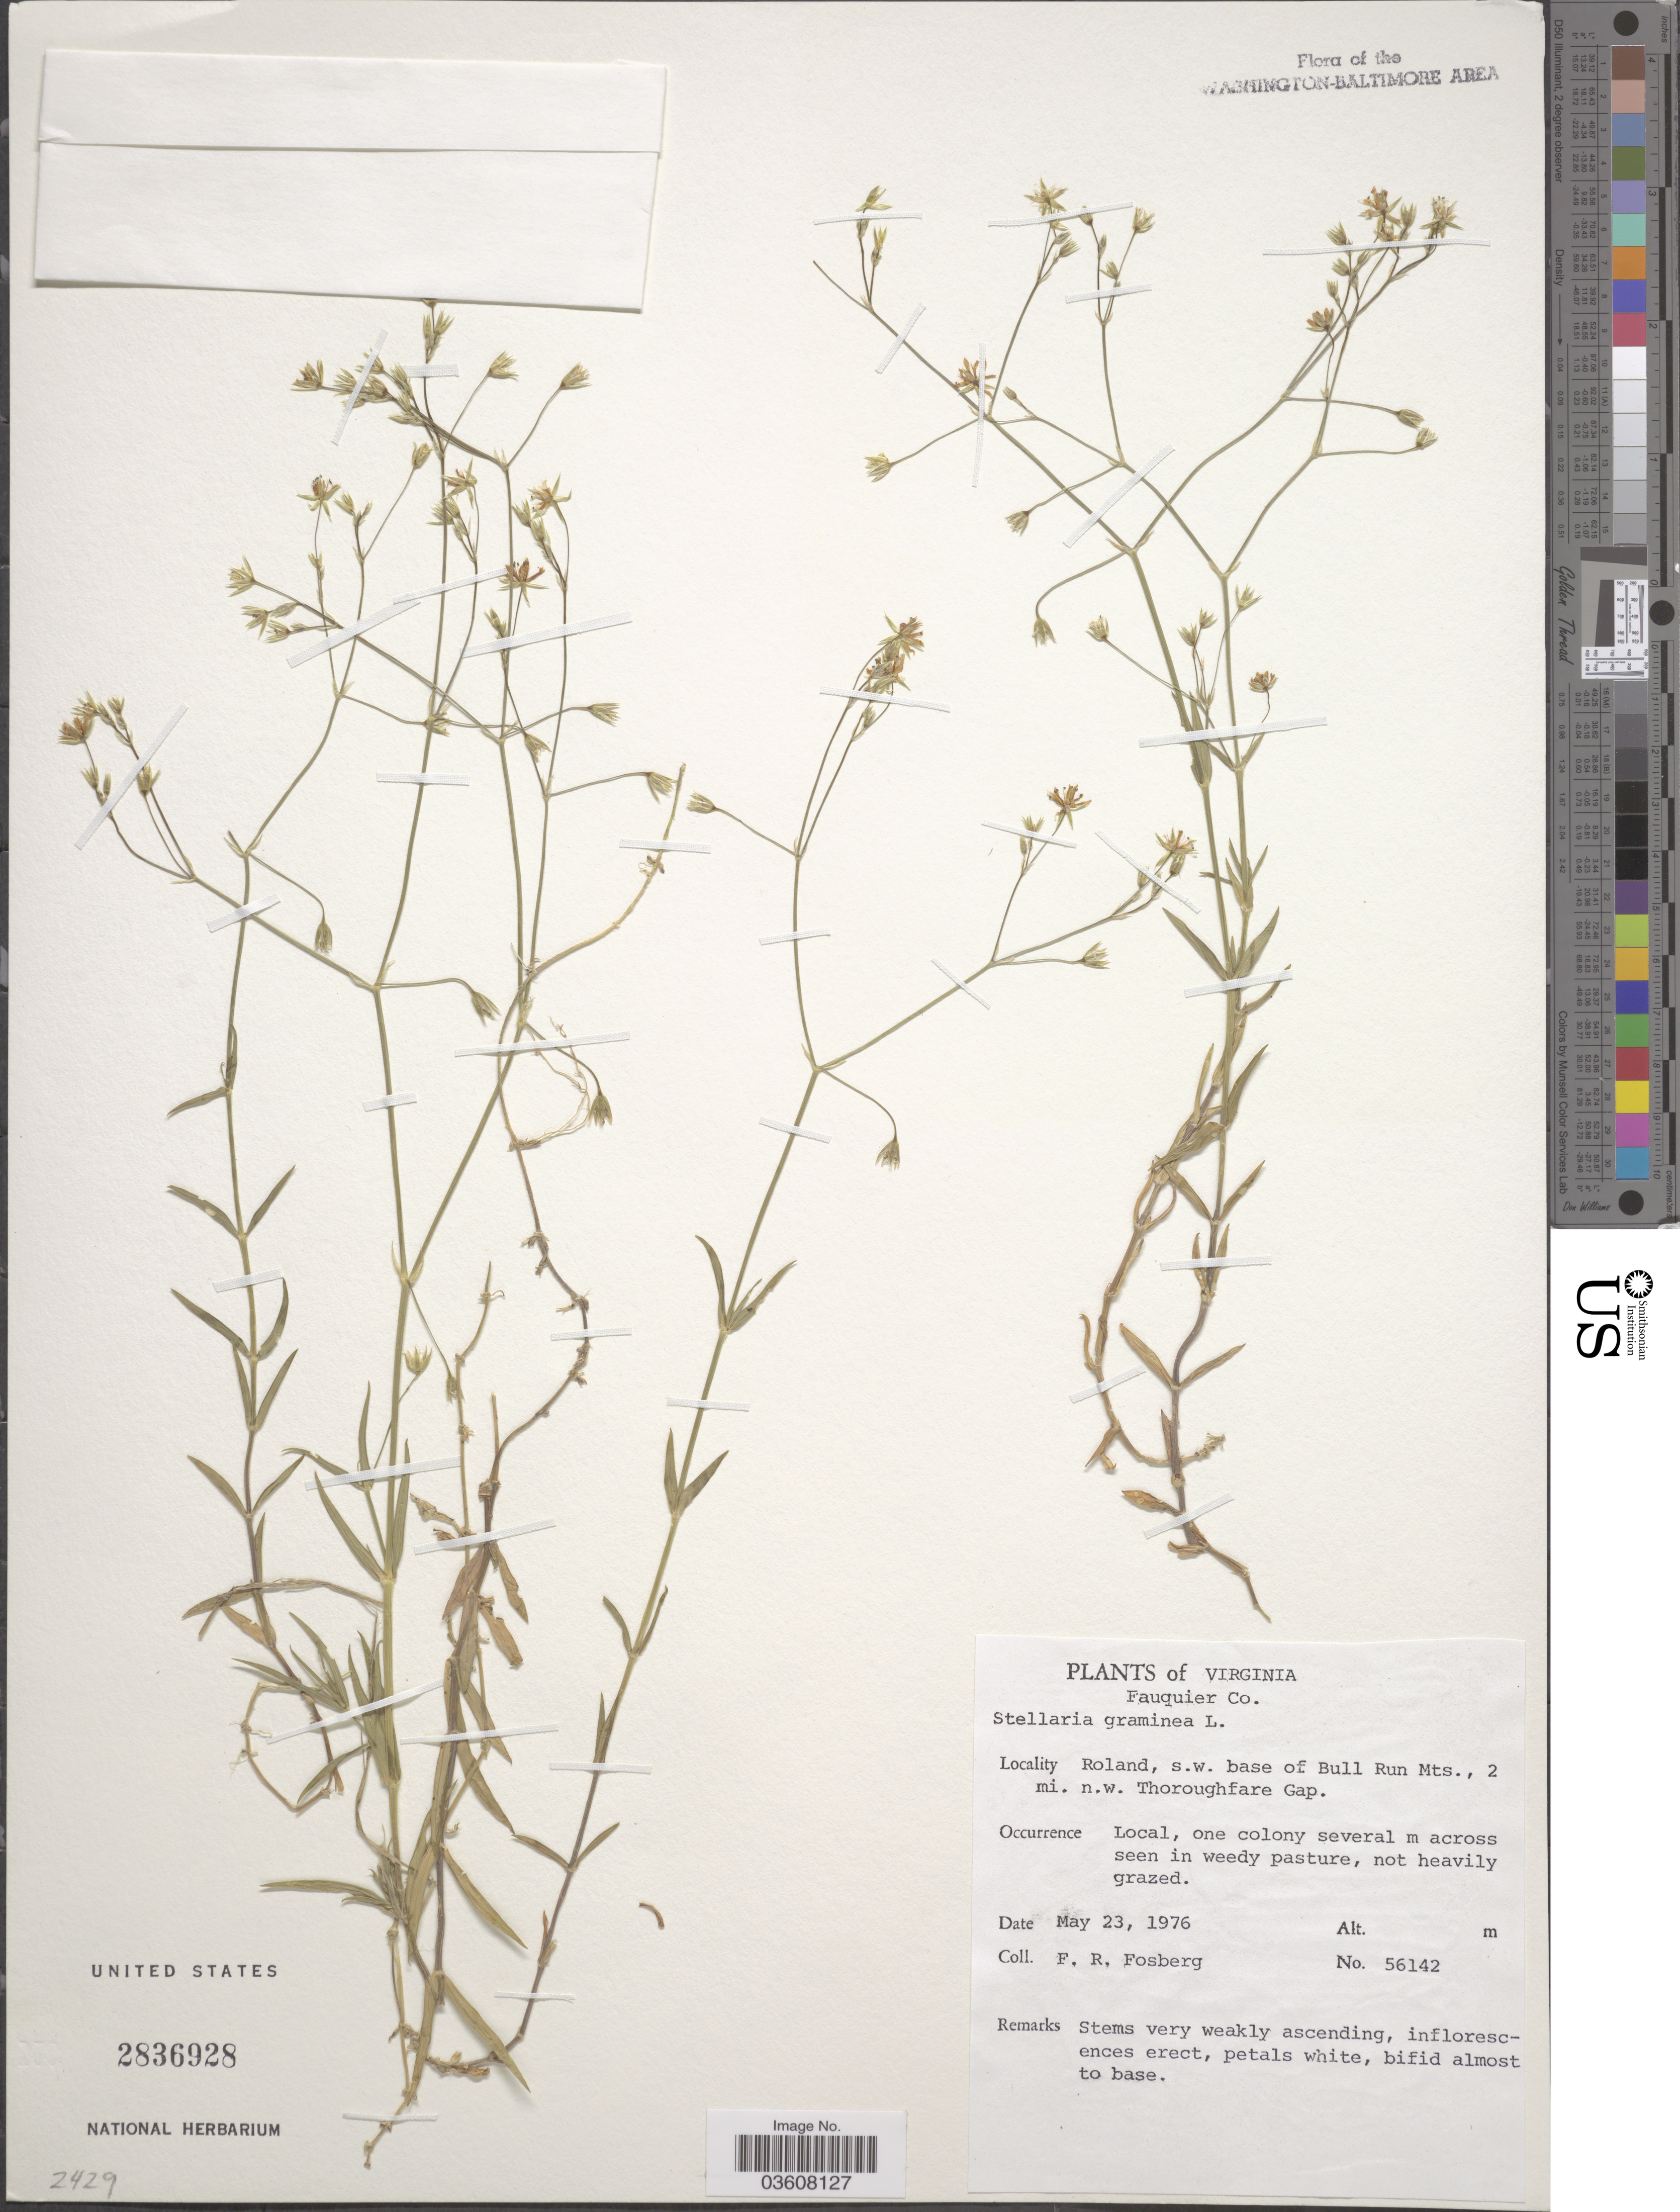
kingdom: Plantae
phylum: Tracheophyta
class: Magnoliopsida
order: Caryophyllales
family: Caryophyllaceae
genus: Stellaria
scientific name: Stellaria graminea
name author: L.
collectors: F. R. Fosberg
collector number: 56142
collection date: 1976-05-23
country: United States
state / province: Virginia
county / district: Fauquier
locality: Fauquier Co. Roland, s. w. base of Bull Run Mts., 2 mi. n. w. Thoroughfare Gap.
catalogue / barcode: US 2836928